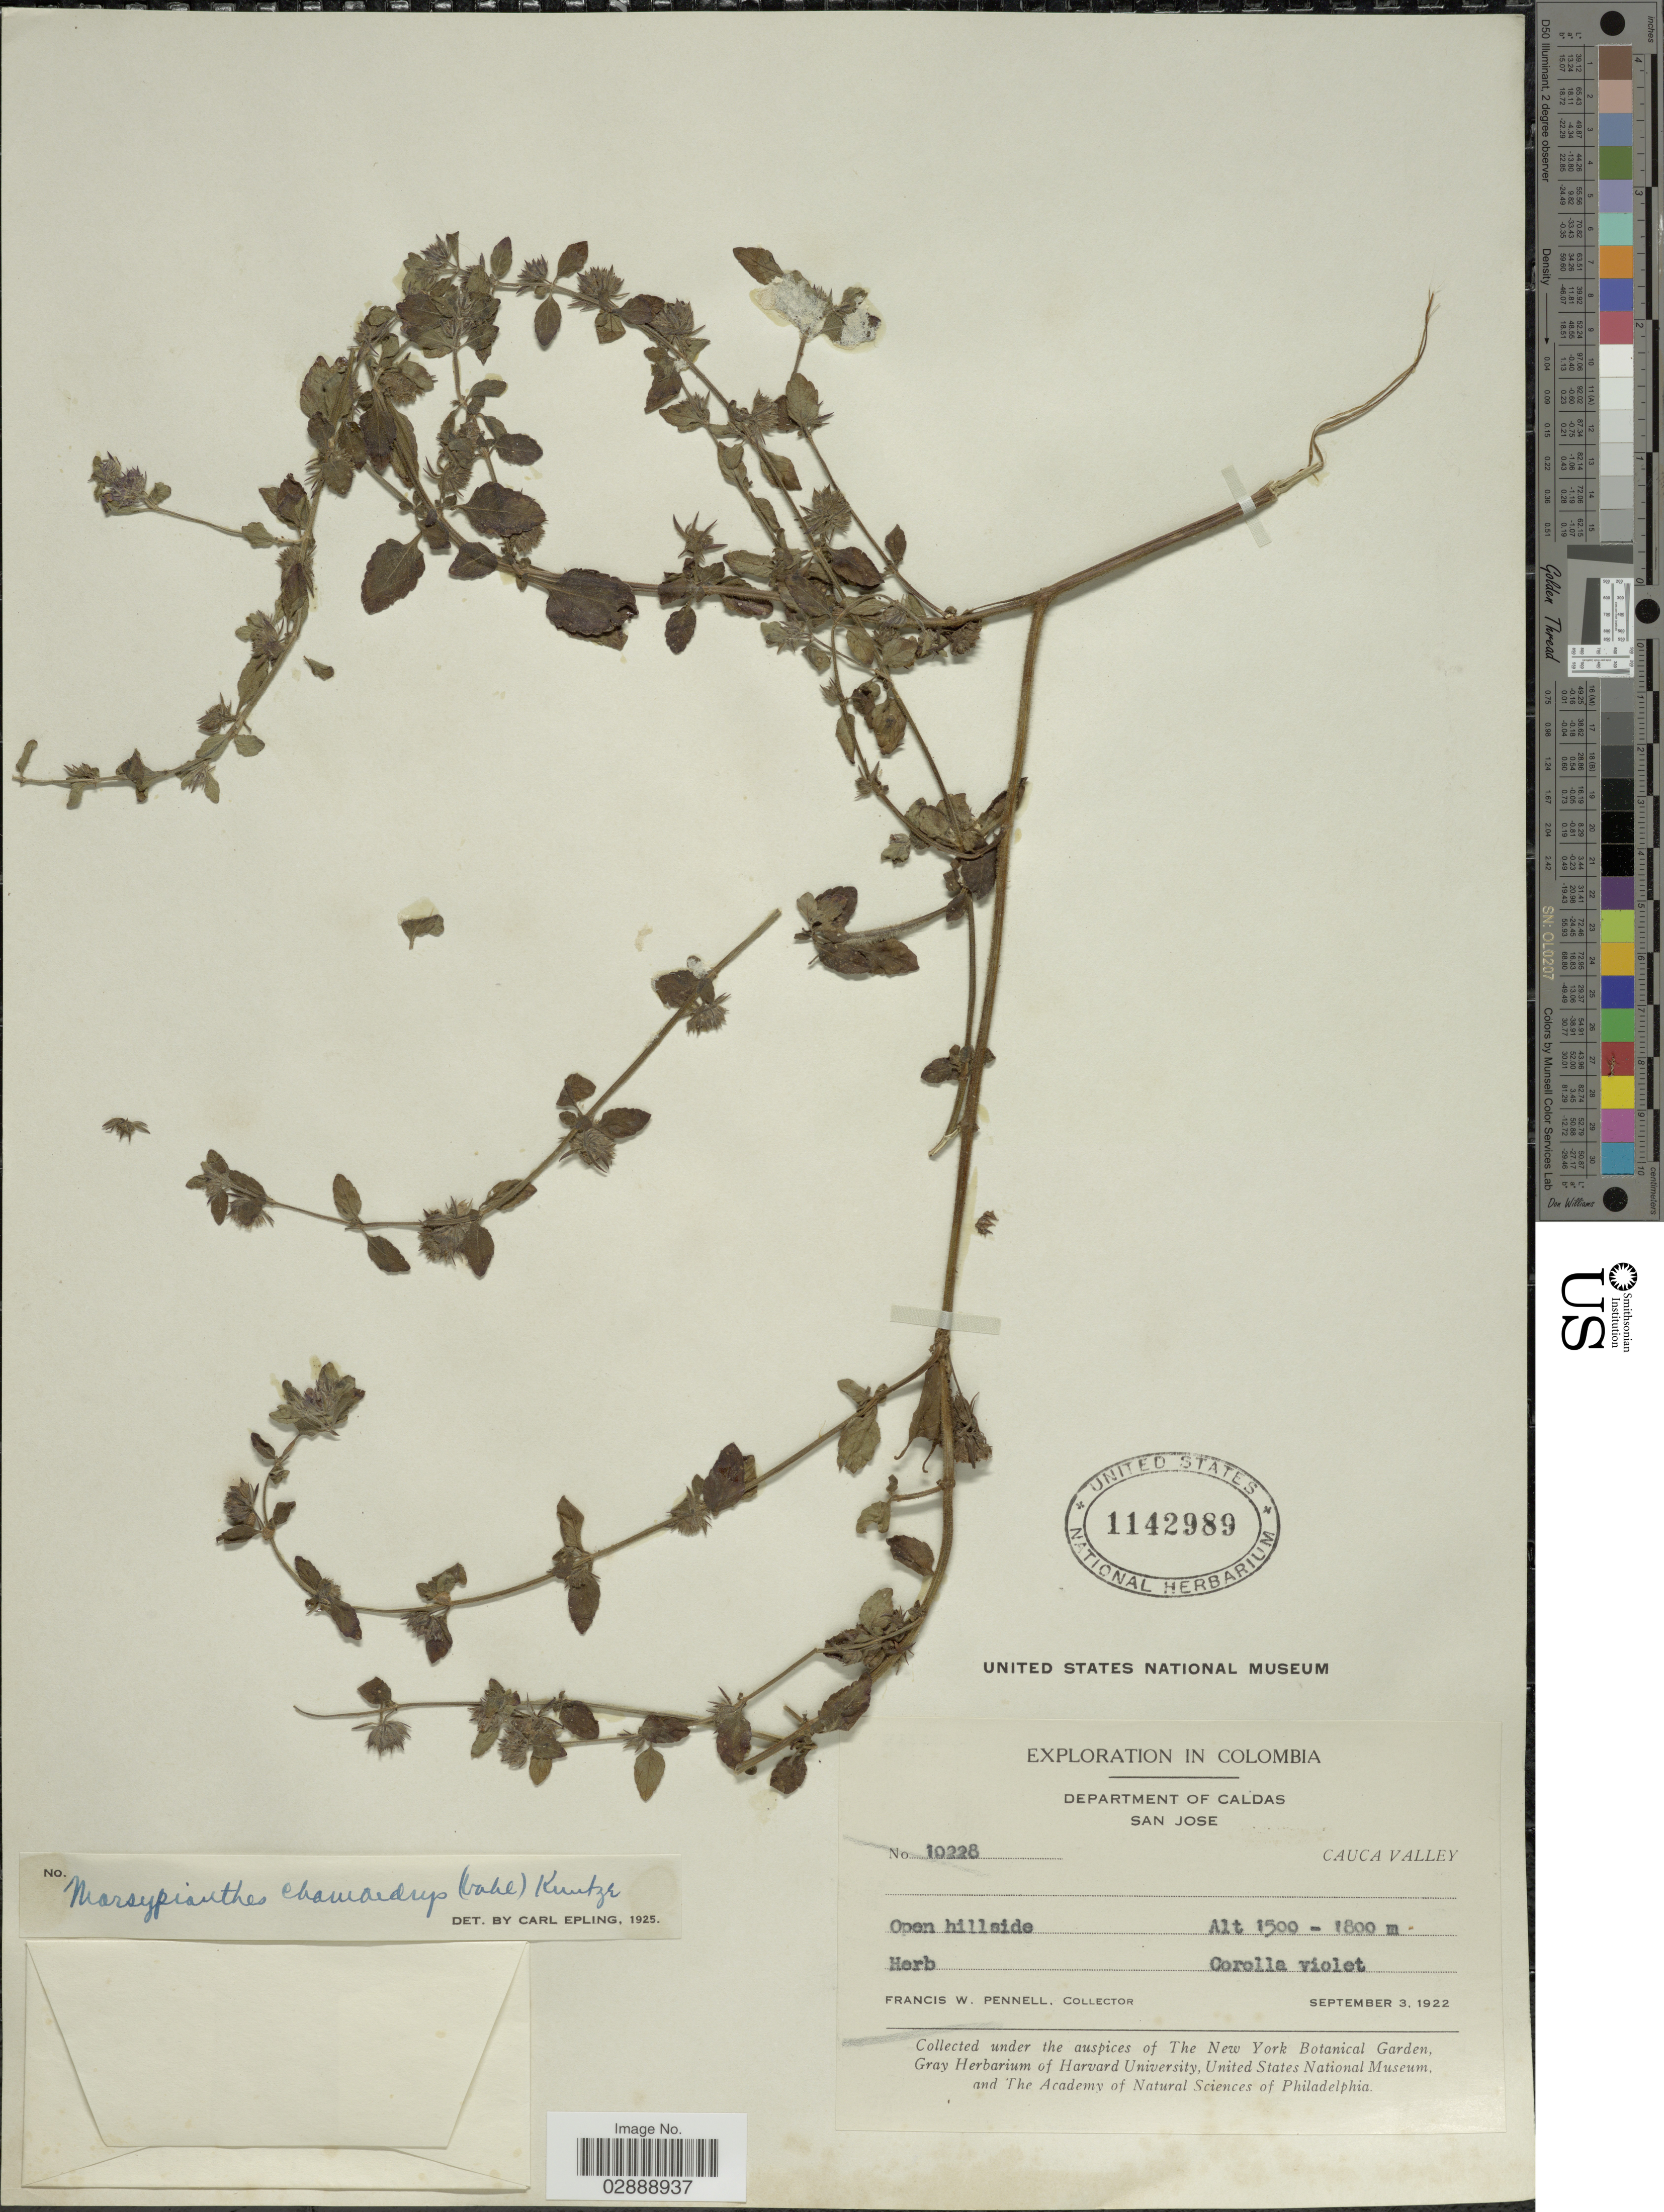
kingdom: Plantae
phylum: Tracheophyta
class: Magnoliopsida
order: Lamiales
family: Lamiaceae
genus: Marsypianthes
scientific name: Marsypianthes chamaedrys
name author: (Vahl) Kuntze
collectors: F. W. Pennell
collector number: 10228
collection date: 1922-09-03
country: Colombia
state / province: Caldas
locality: Department of Caldas. San Jose. Cauca Valley.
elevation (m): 1500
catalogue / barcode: US 1142989